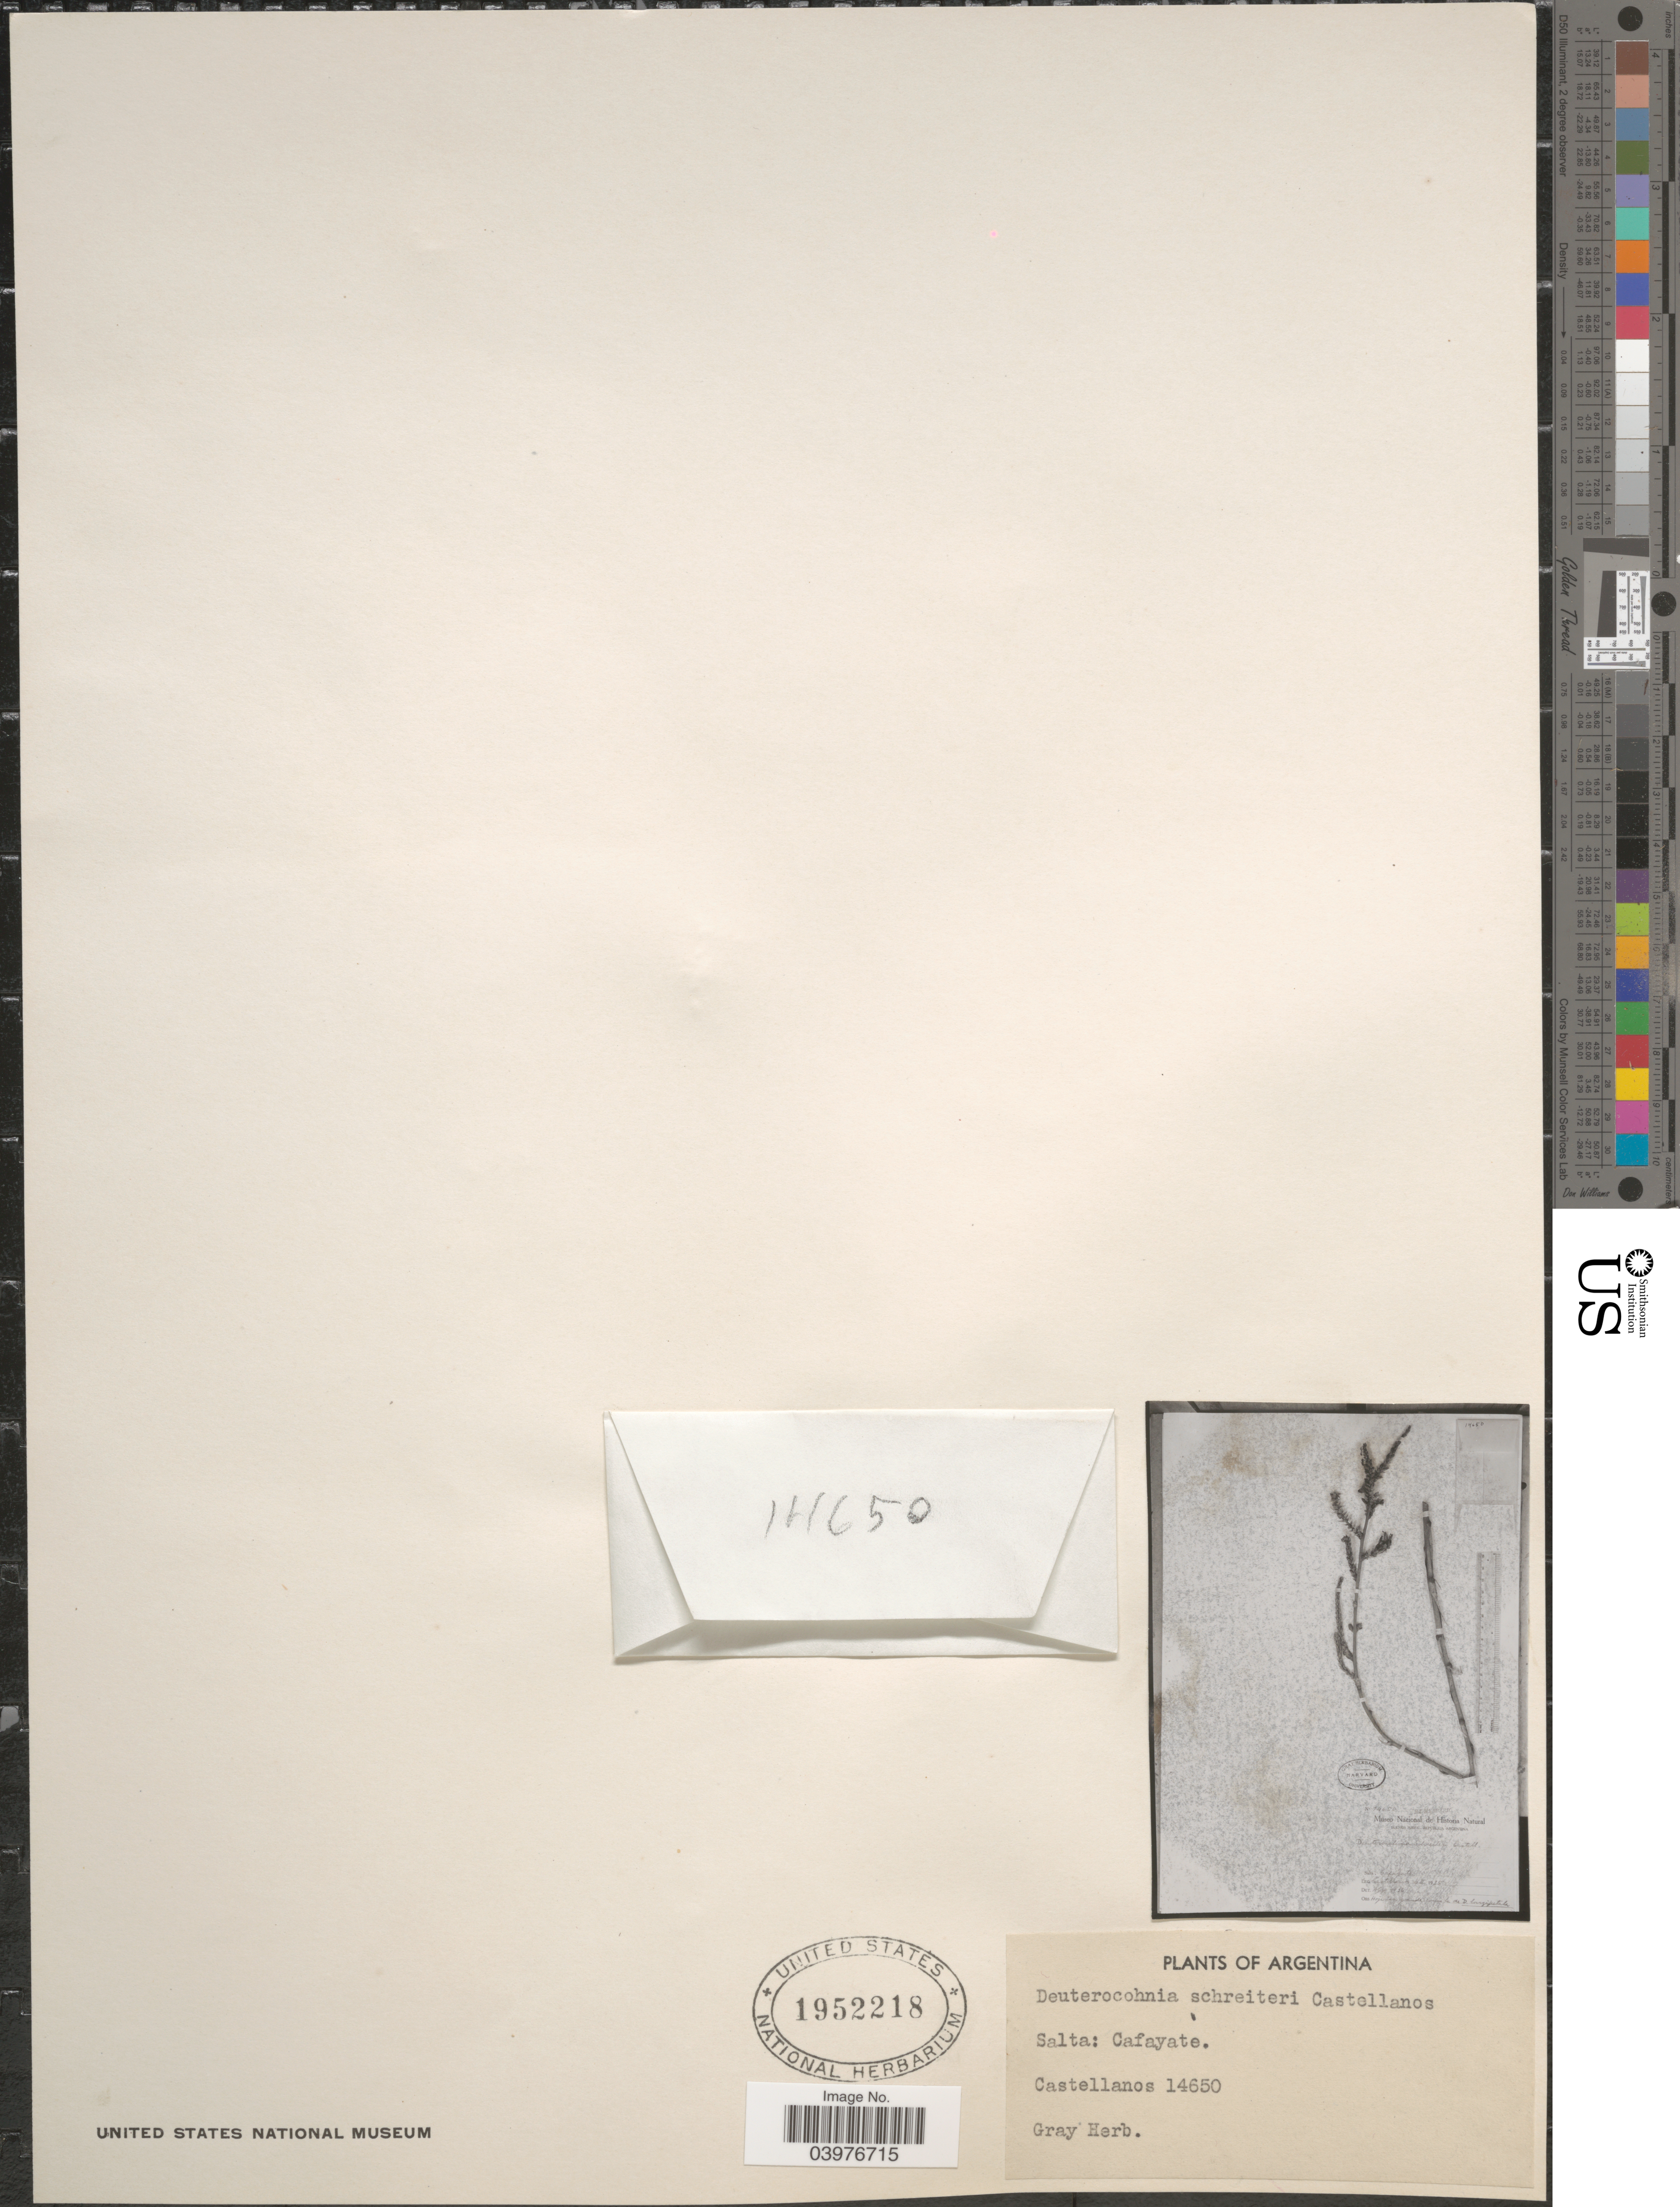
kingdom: Plantae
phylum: Tracheophyta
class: Liliopsida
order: Poales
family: Bromeliaceae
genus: Deuterocohnia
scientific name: Deuterocohnia schreiteri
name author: A. Cast.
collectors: -- Castellanos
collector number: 14650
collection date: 1938-02-14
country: Argentina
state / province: Salta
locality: Cafayate.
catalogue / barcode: US 1952218